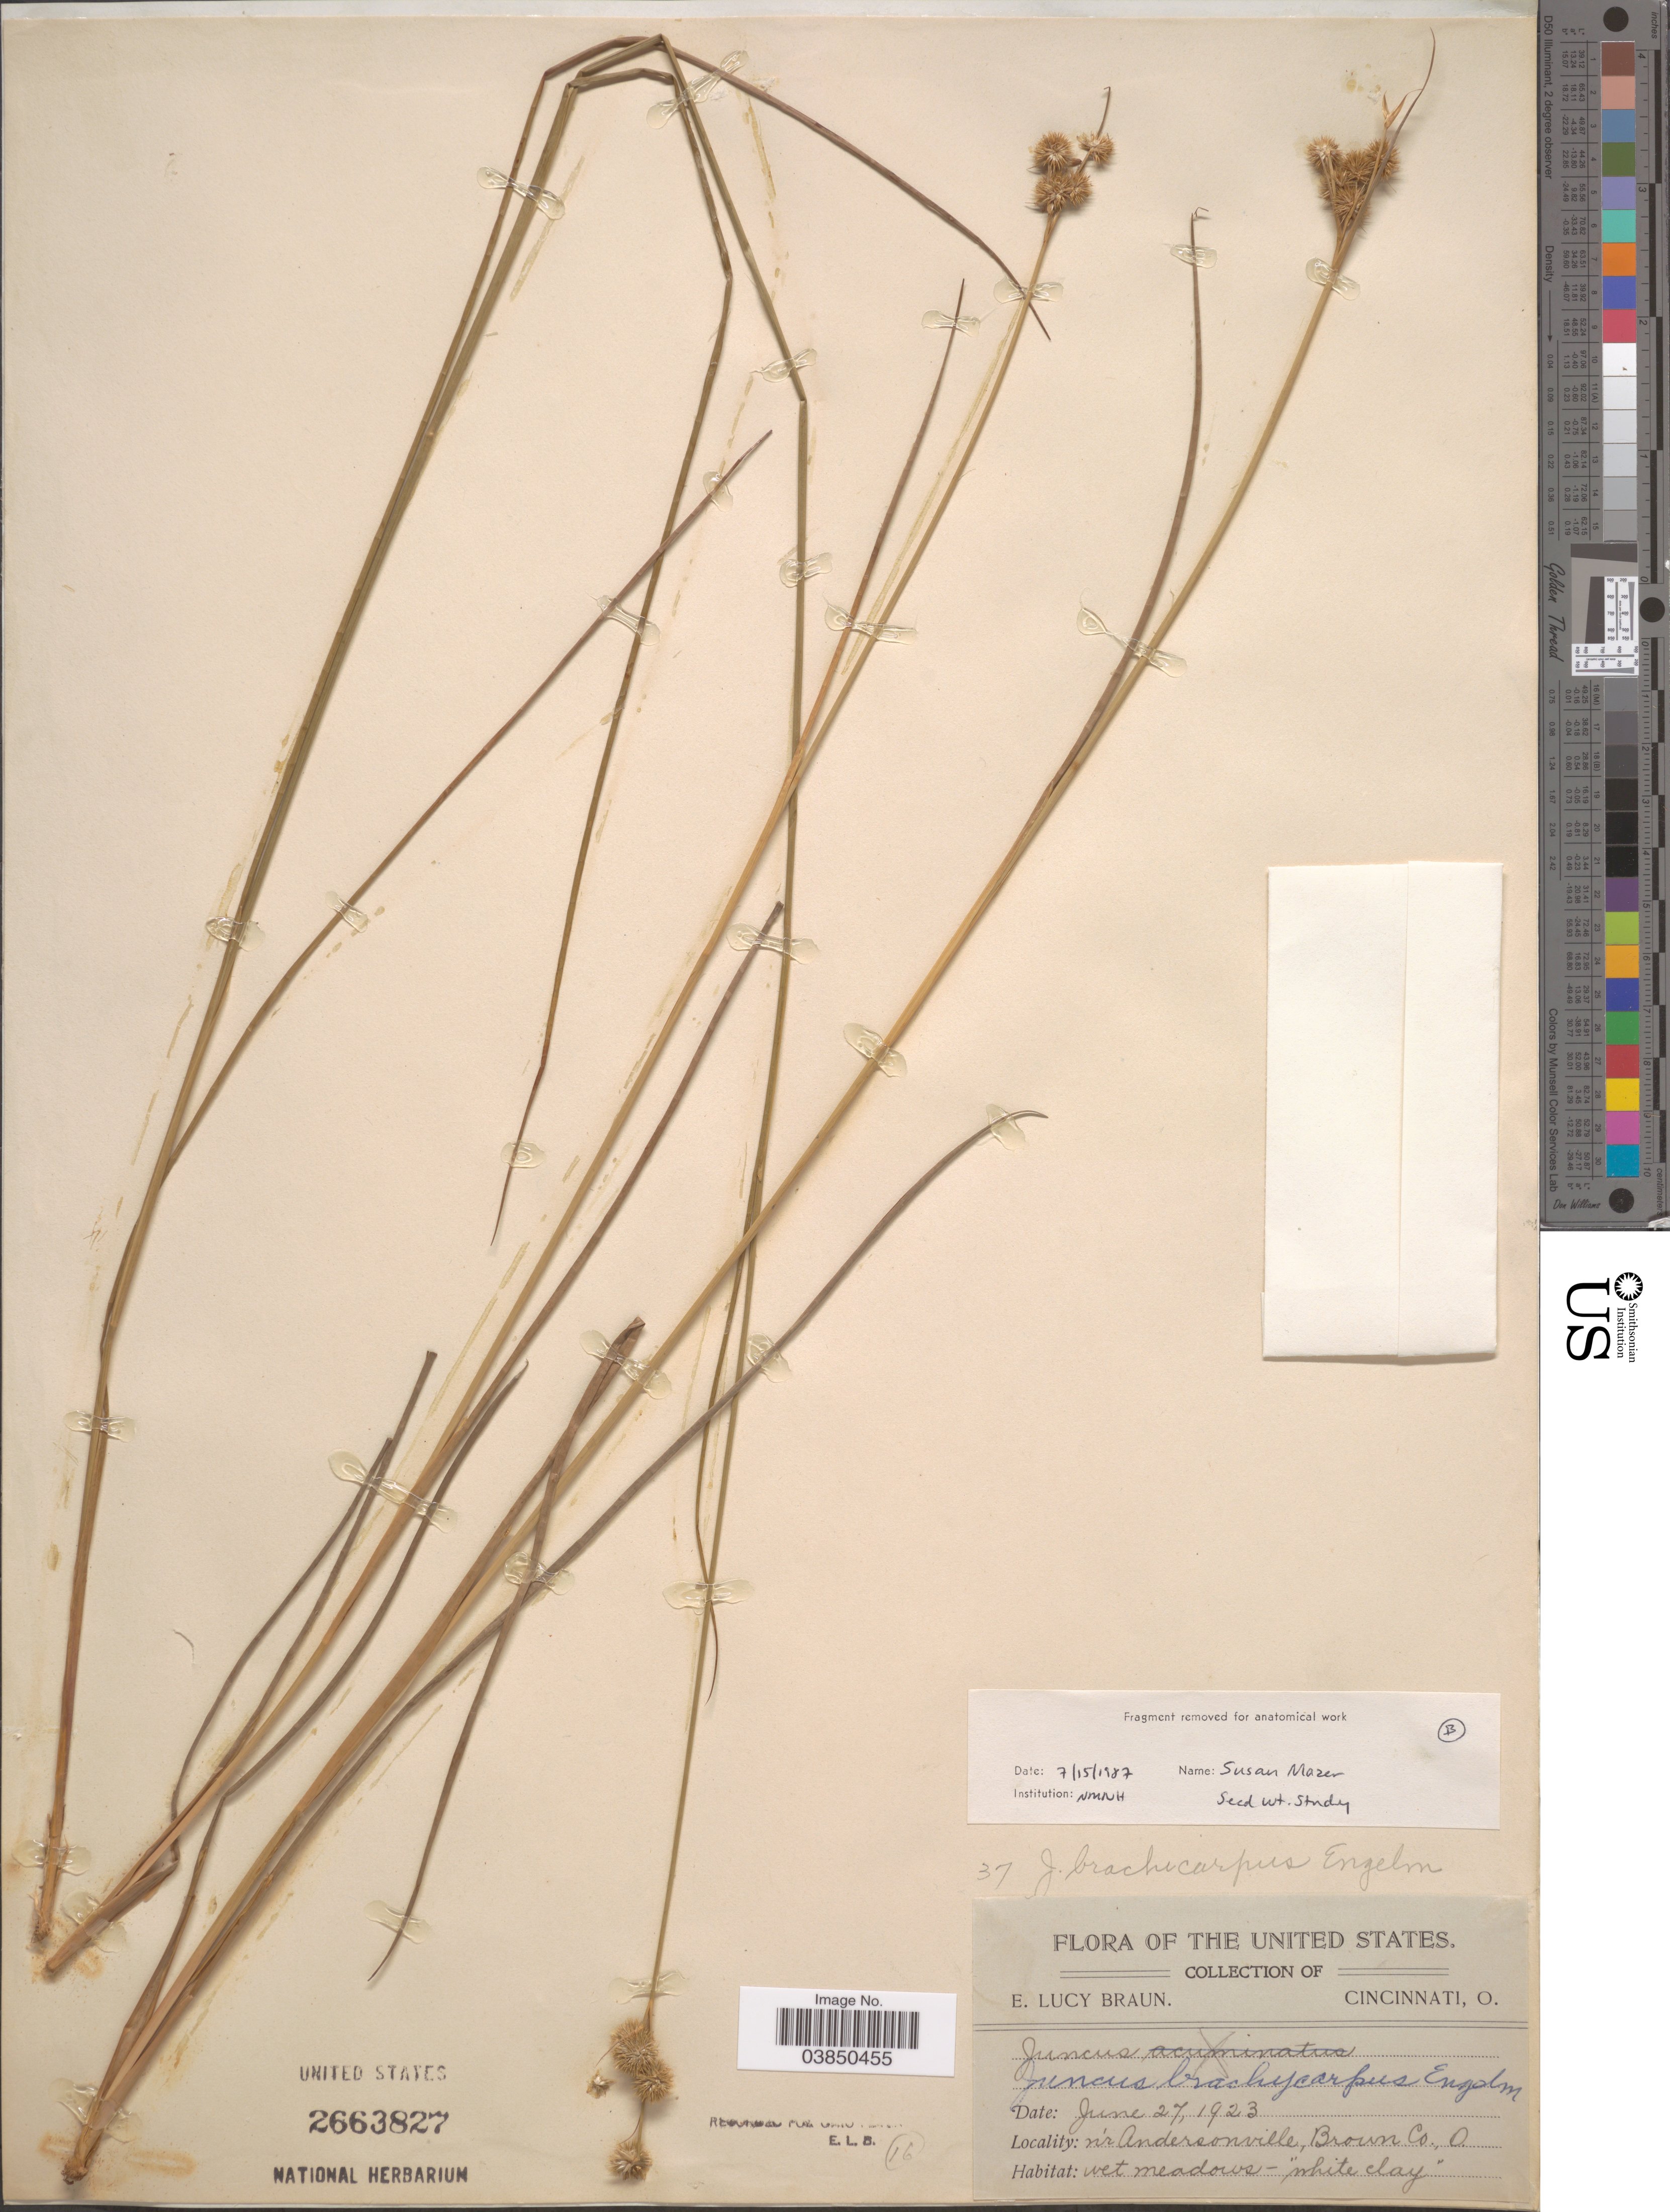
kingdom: Plantae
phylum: Tracheophyta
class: Liliopsida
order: Poales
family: Juncaceae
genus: Juncus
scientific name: Juncus brachycarpus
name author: Engelm.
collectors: E. L. Braun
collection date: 1923-06-27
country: United States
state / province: Ohio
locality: Nr Andersonville, Brown Co.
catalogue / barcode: US 2663827